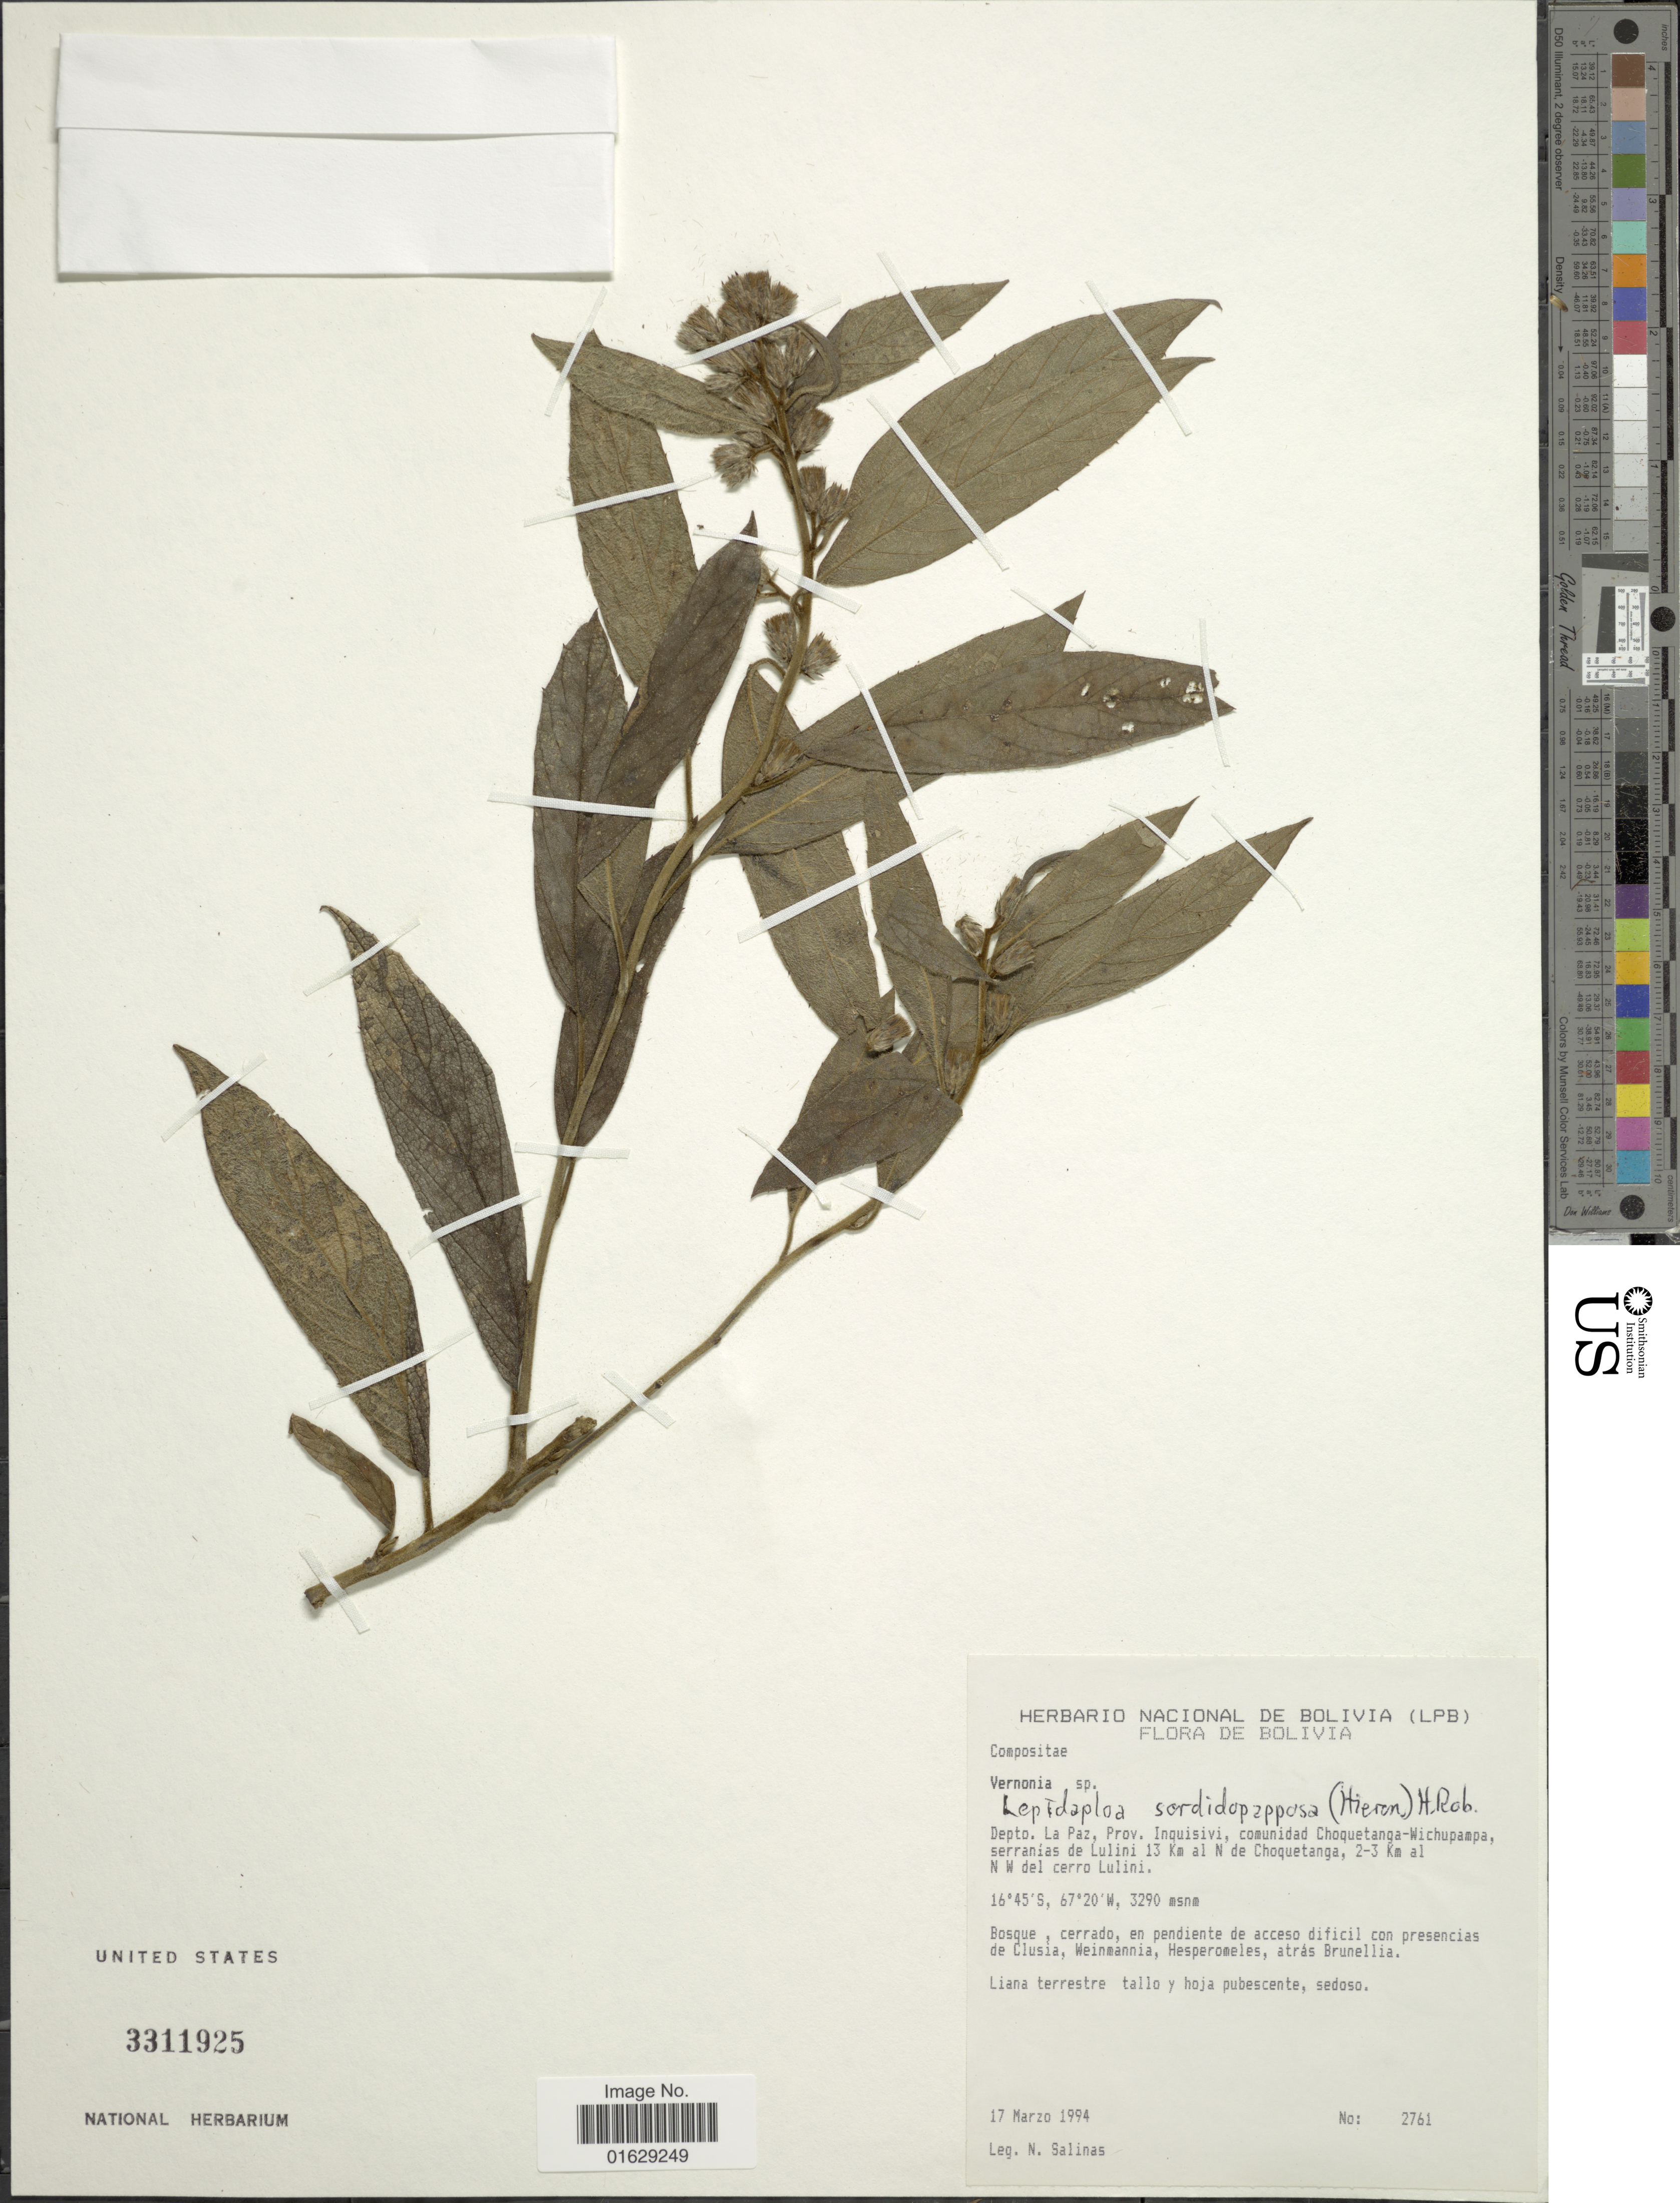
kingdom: Plantae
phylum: Tracheophyta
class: Magnoliopsida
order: Asterales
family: Asteraceae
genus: Lepidaploa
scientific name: Lepidaploa sordidopapposa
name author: (Hieron.) H. Rob.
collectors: N. Salinas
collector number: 2761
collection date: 1994-03-17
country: Bolivia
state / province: La Paz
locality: Depto. La Paz, Prov. Inquisivi, comunidad Choquetanga-Wichupampa, serranias de Lulini 13 km al N de Choquetanga, 2-3 Km al N W del Cerro Lulini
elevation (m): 3290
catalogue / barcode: US 3311925